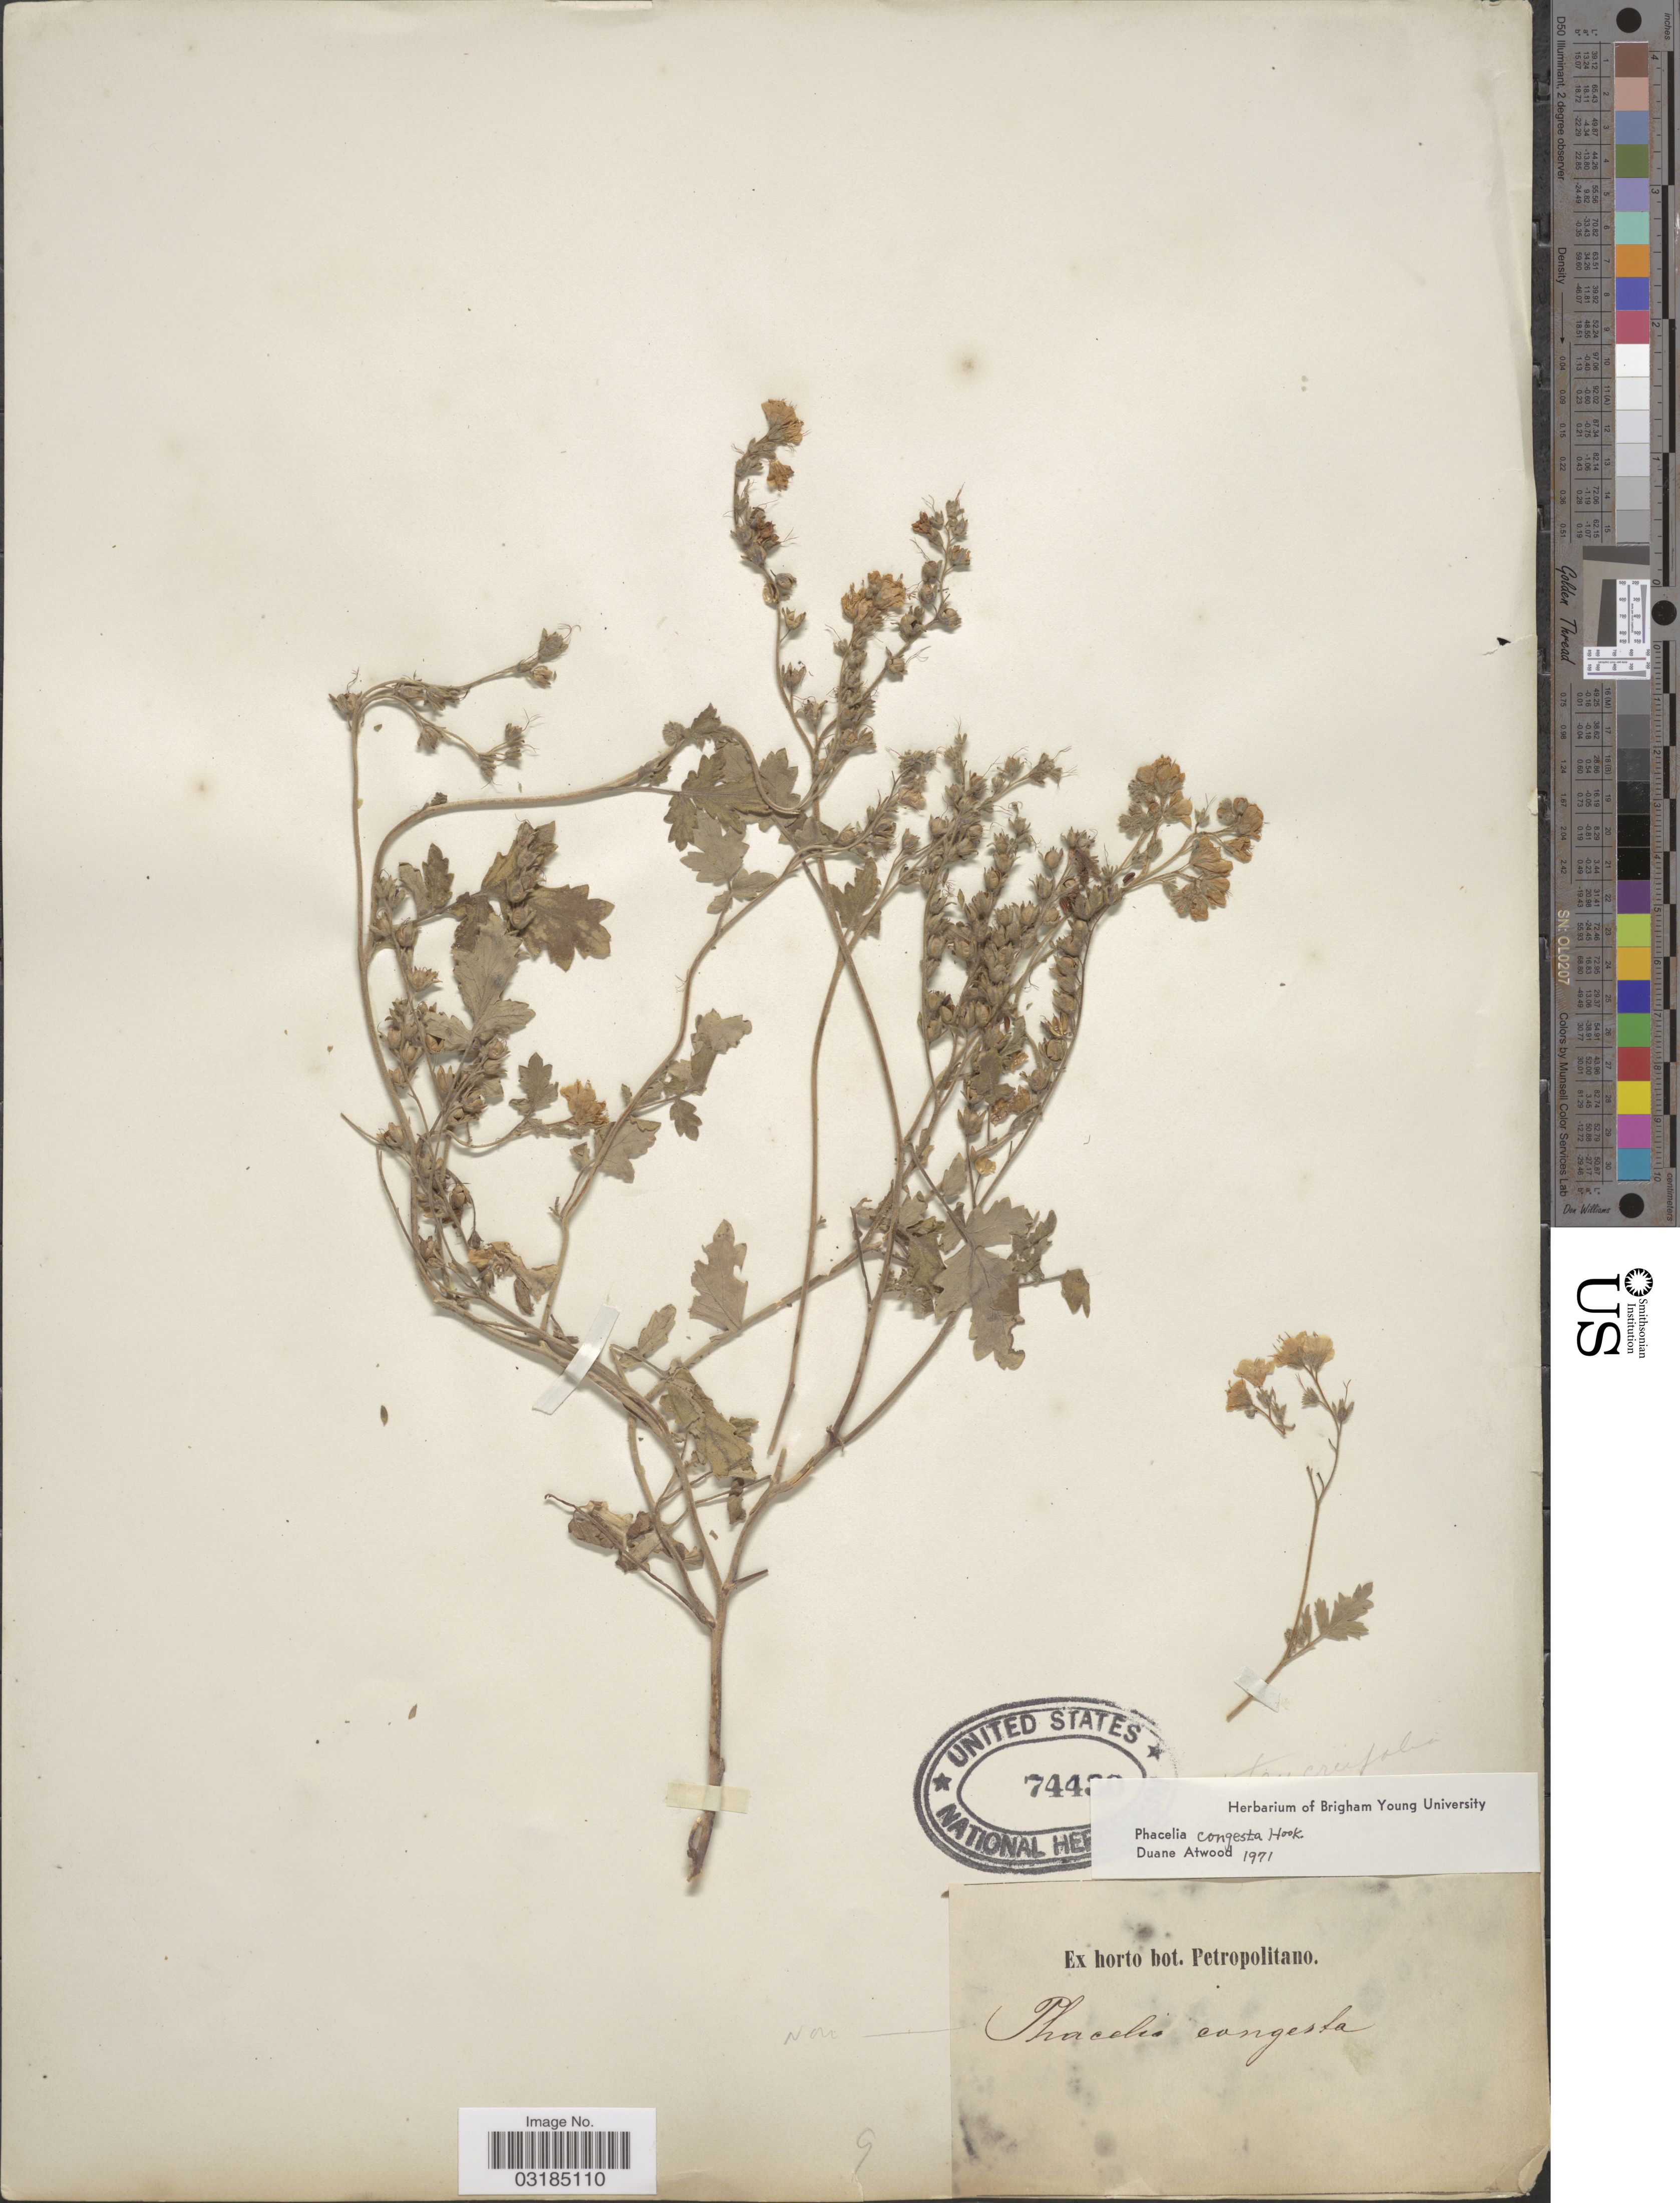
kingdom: Plantae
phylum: Tracheophyta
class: Magnoliopsida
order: Boraginales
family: Hydrophyllaceae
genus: Phacelia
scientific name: Phacelia congesta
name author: Hook.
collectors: ex Horto Bot. Petropolitano